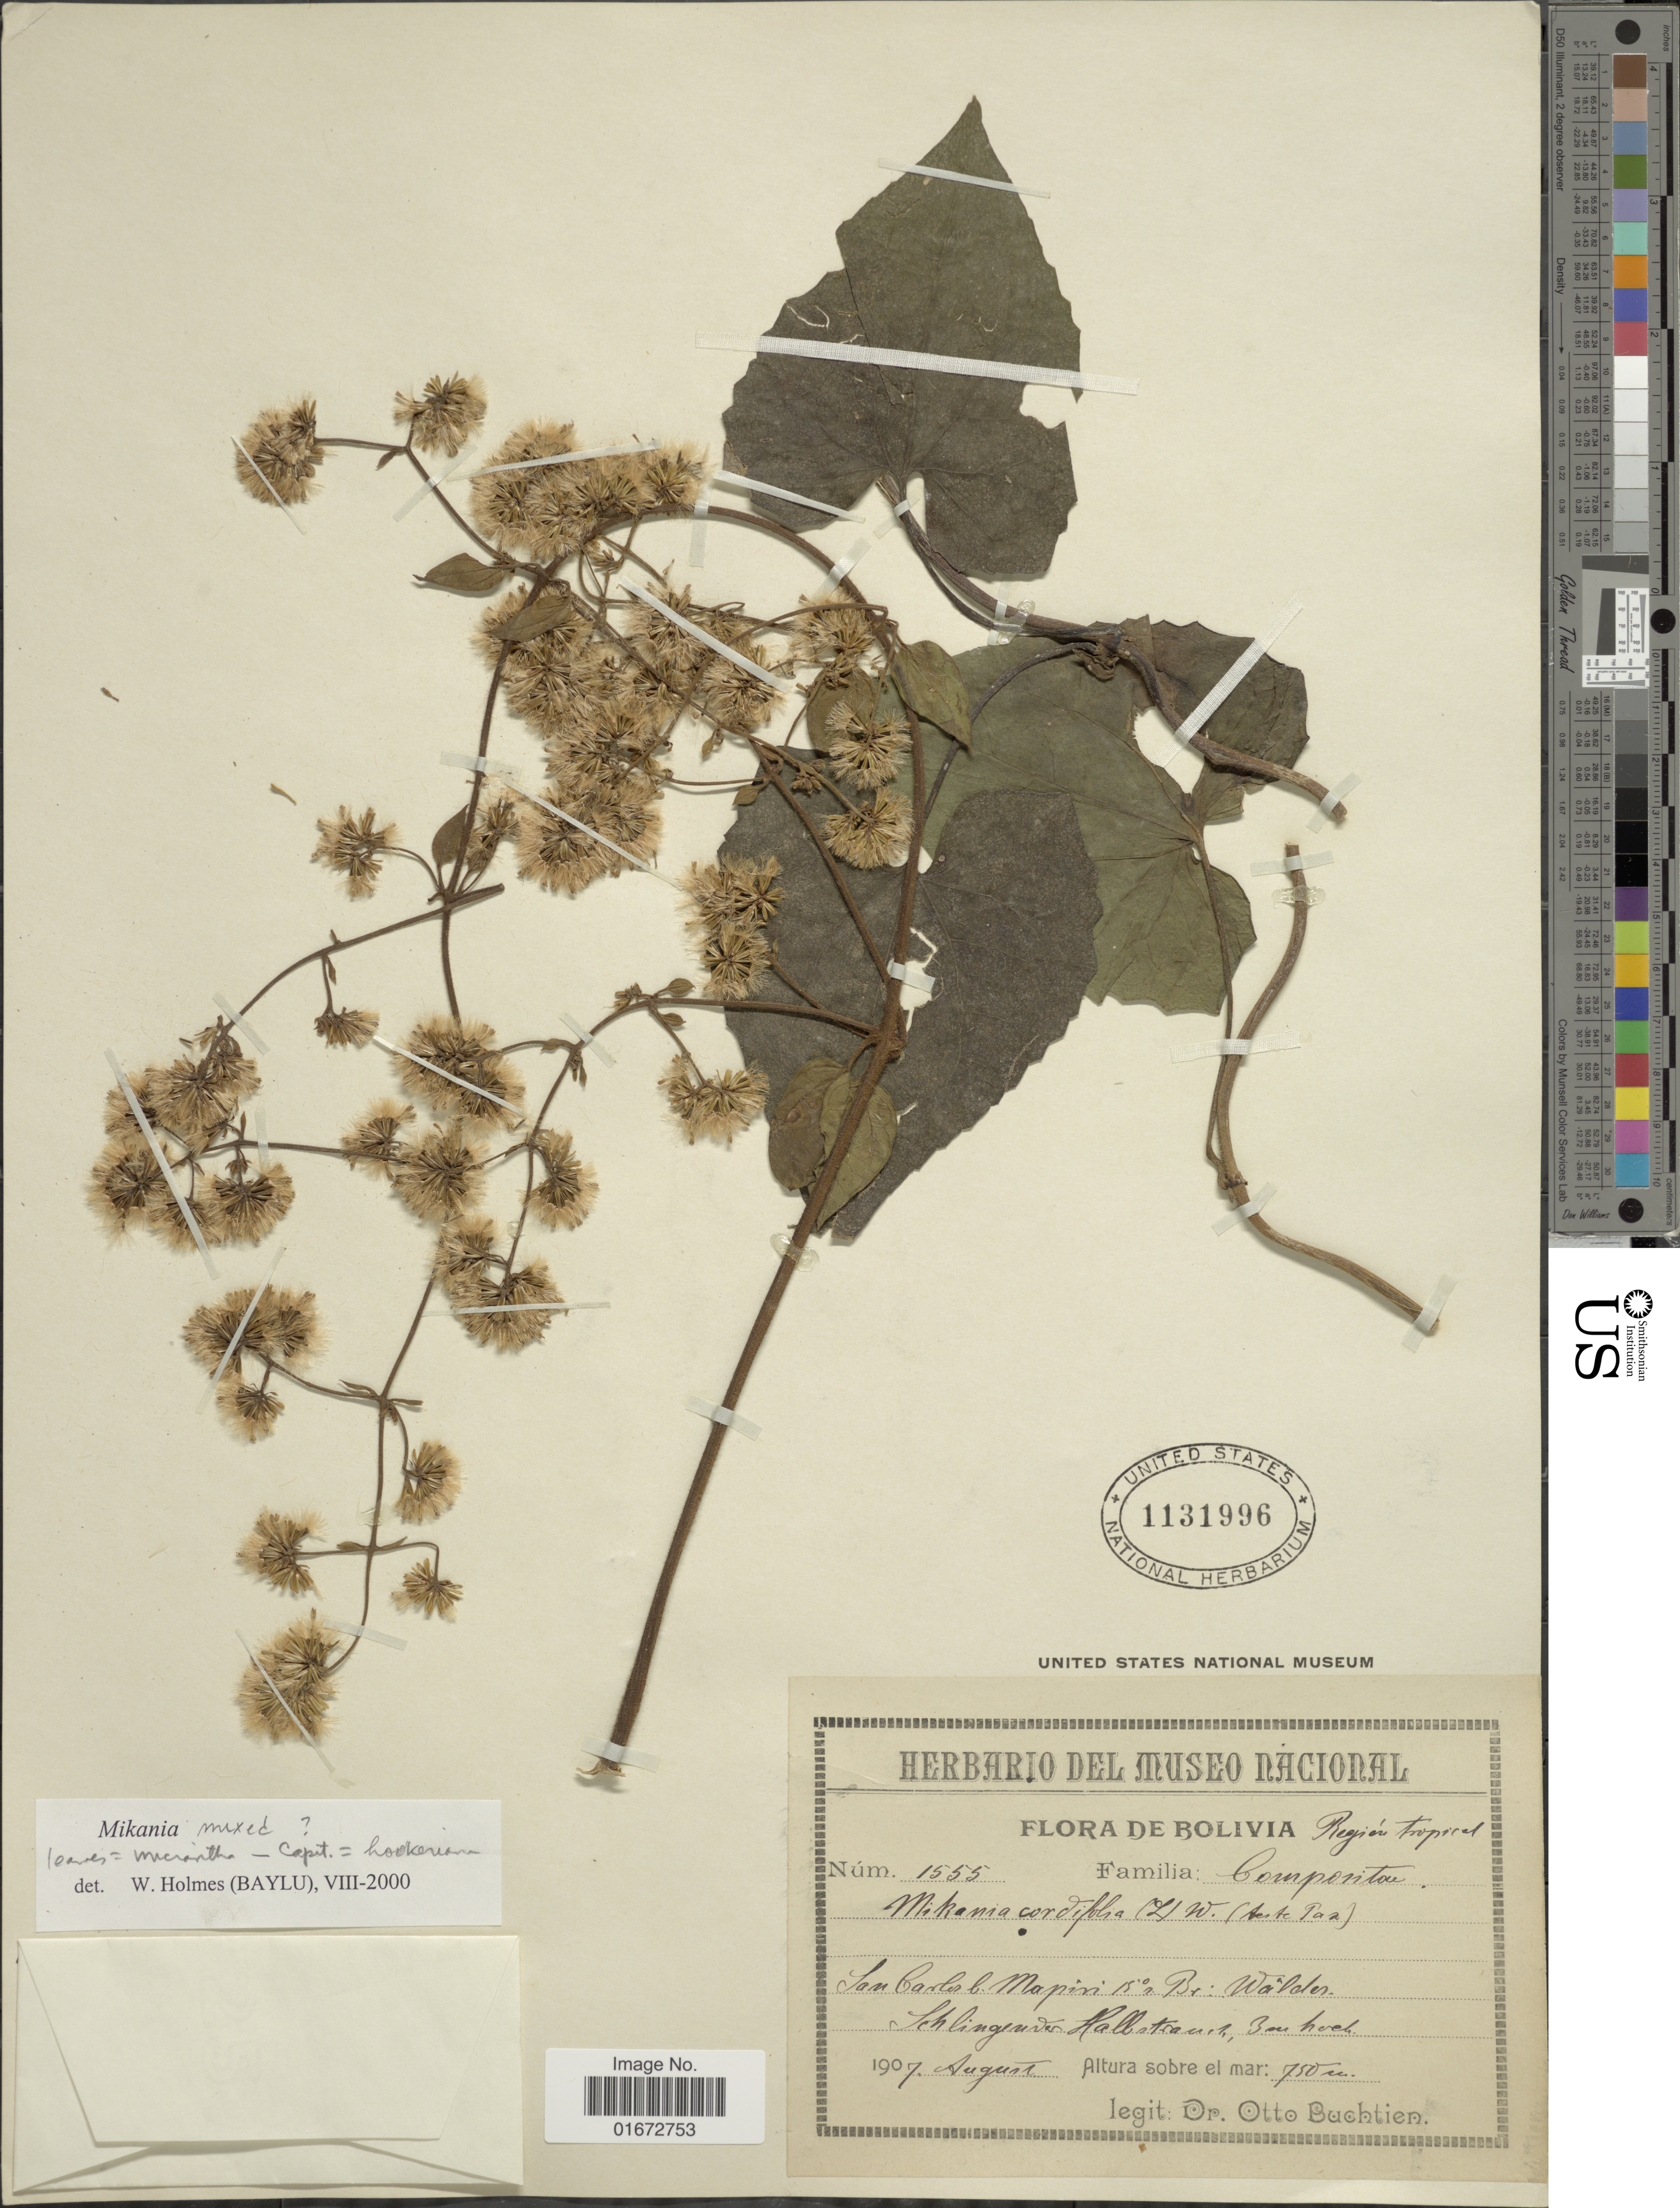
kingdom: Plantae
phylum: Tracheophyta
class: Magnoliopsida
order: Asterales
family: Asteraceae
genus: Mikania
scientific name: Mikania hookeriana var. platyphylla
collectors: O. Buchtien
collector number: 1555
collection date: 1907-08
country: Bolivia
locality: Región tropical. San Carlos b. Mapiri 15° n Br. Walder, Schlingender Halbstrauch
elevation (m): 750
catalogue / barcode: US 1131996